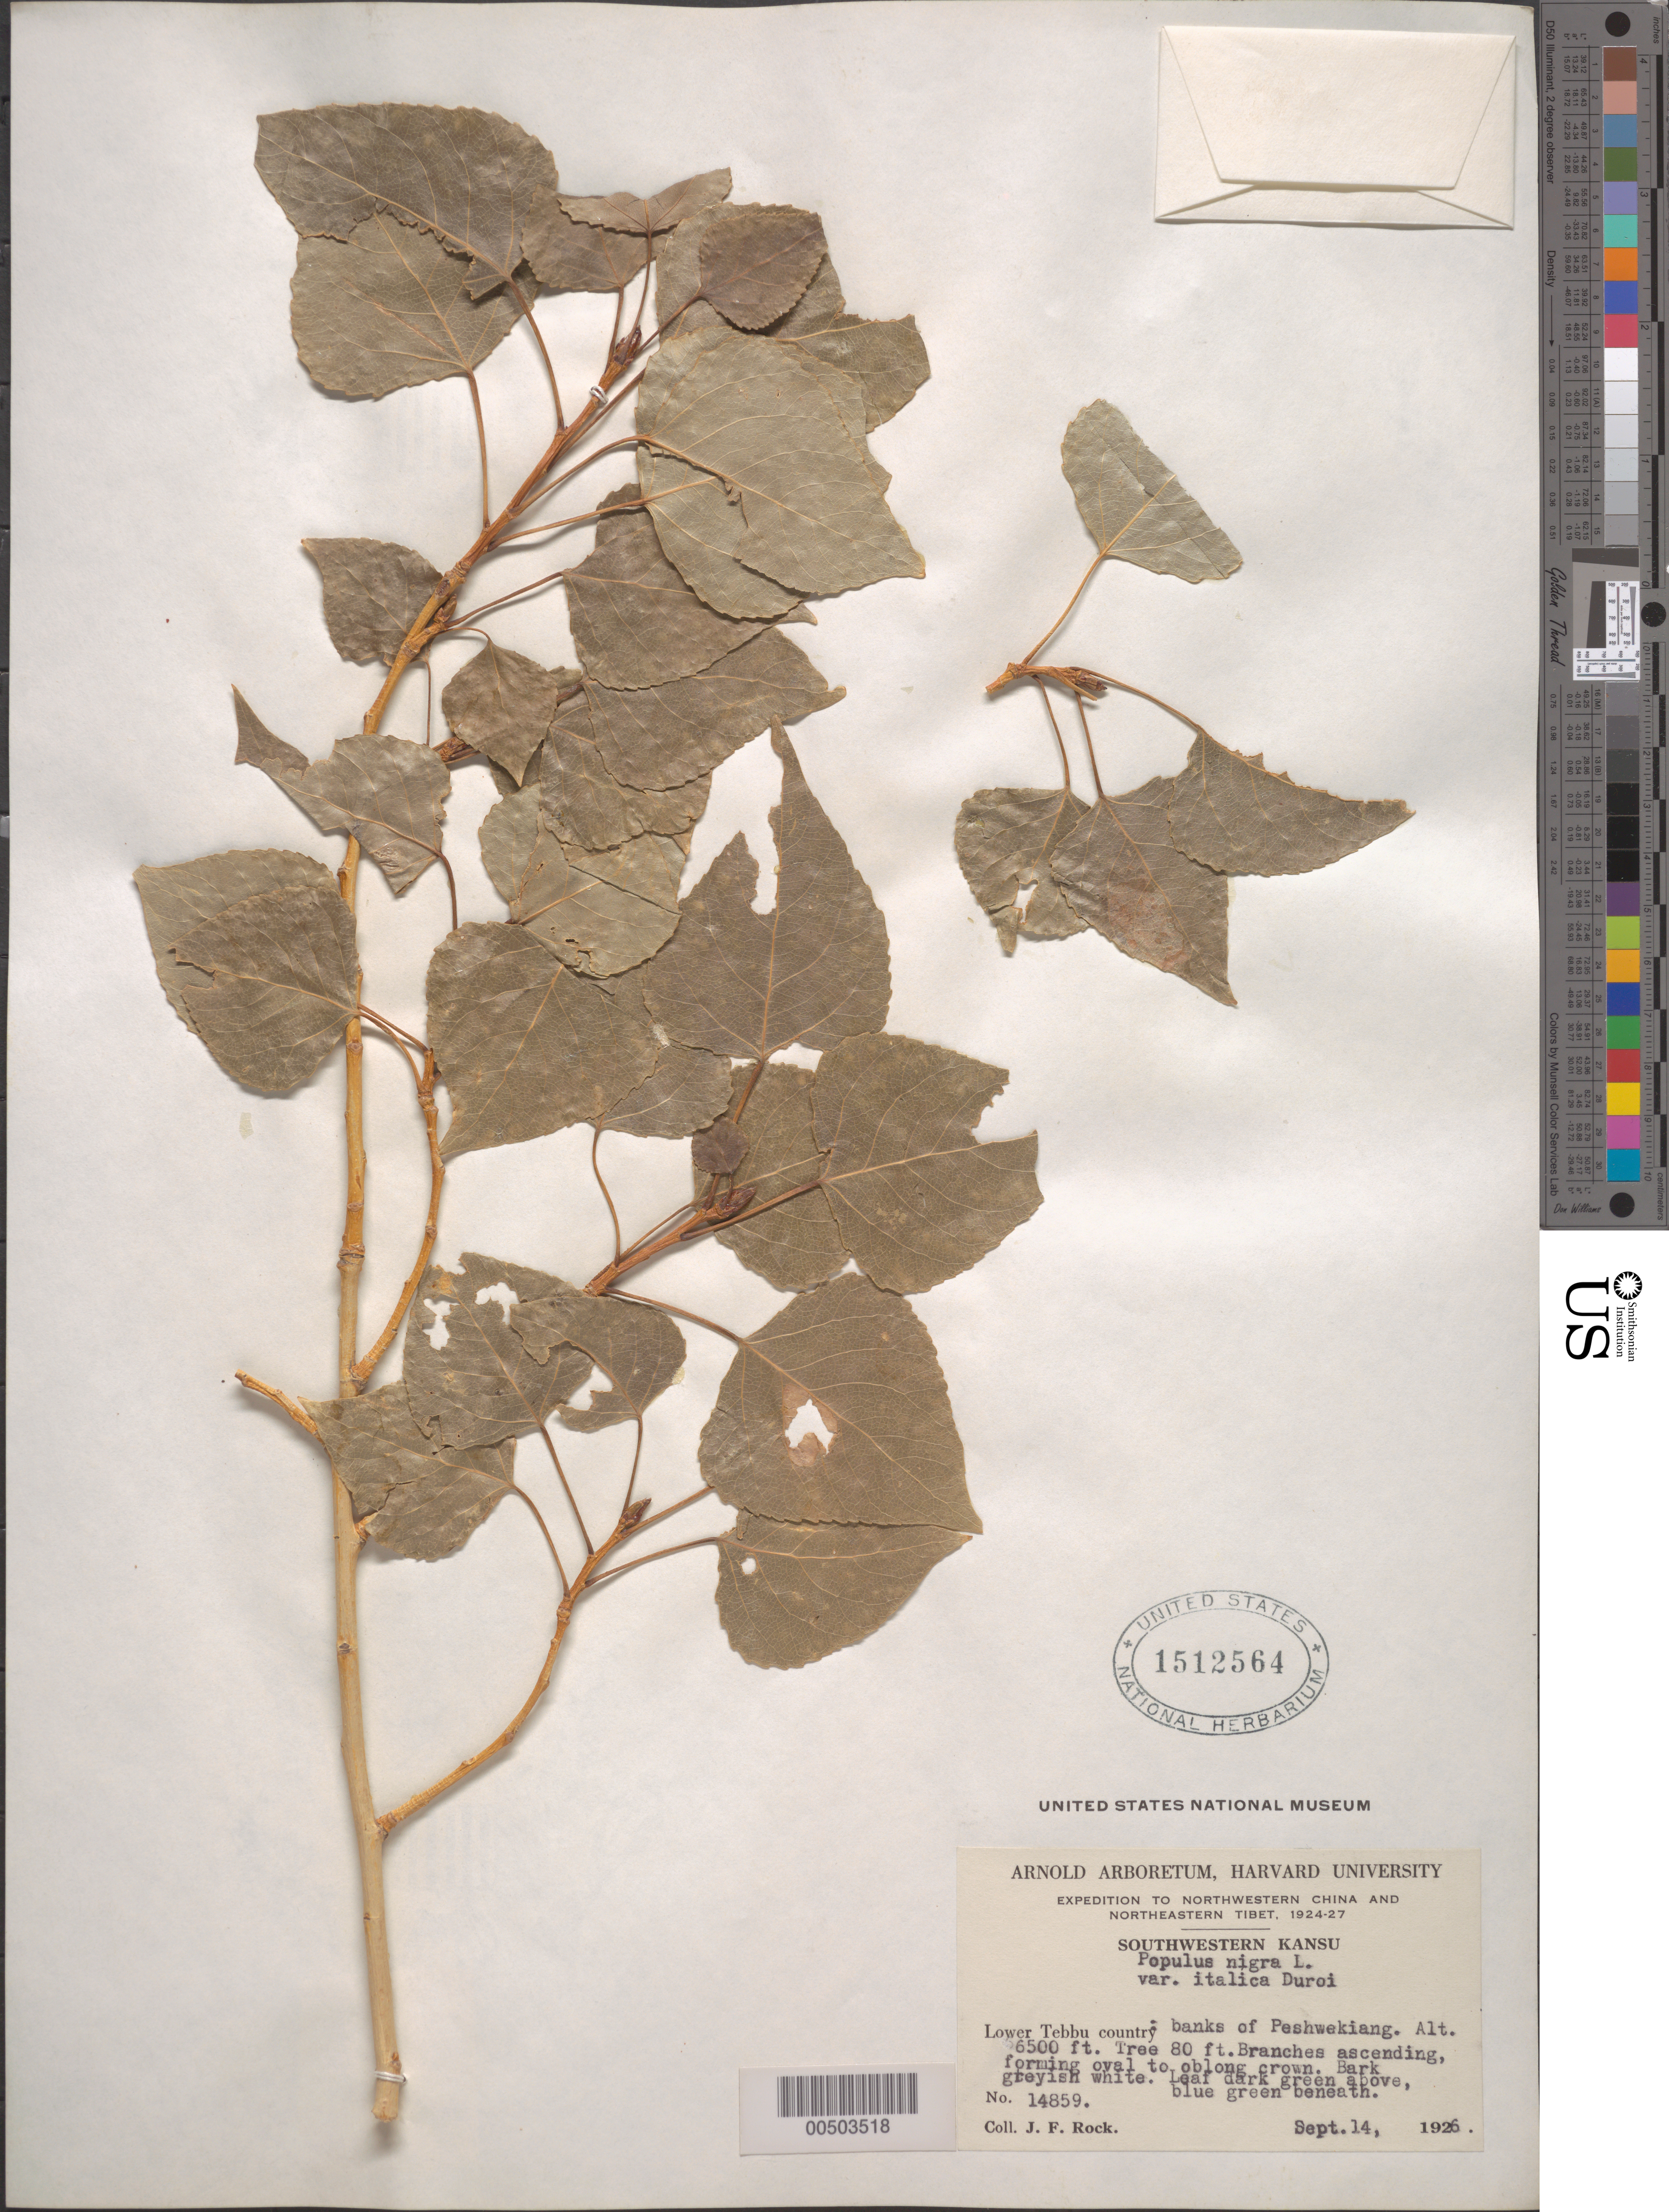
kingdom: Plantae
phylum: Tracheophyta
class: Magnoliopsida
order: Malpighiales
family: Salicaceae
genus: Populus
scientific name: Populus nigra var. italica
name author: Du Roi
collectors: J. F. Rock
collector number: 14859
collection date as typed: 14 Sep 1926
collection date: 1926-09-14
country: China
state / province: Gansu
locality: Banks of Peshwekiang, southwestern Kansu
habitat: Tree 80 ft. Branches ascending, forming oval to oblong crown. Bark greyish white. Leaf dark green above, blue green beneath.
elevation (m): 1981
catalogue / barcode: US 1512564